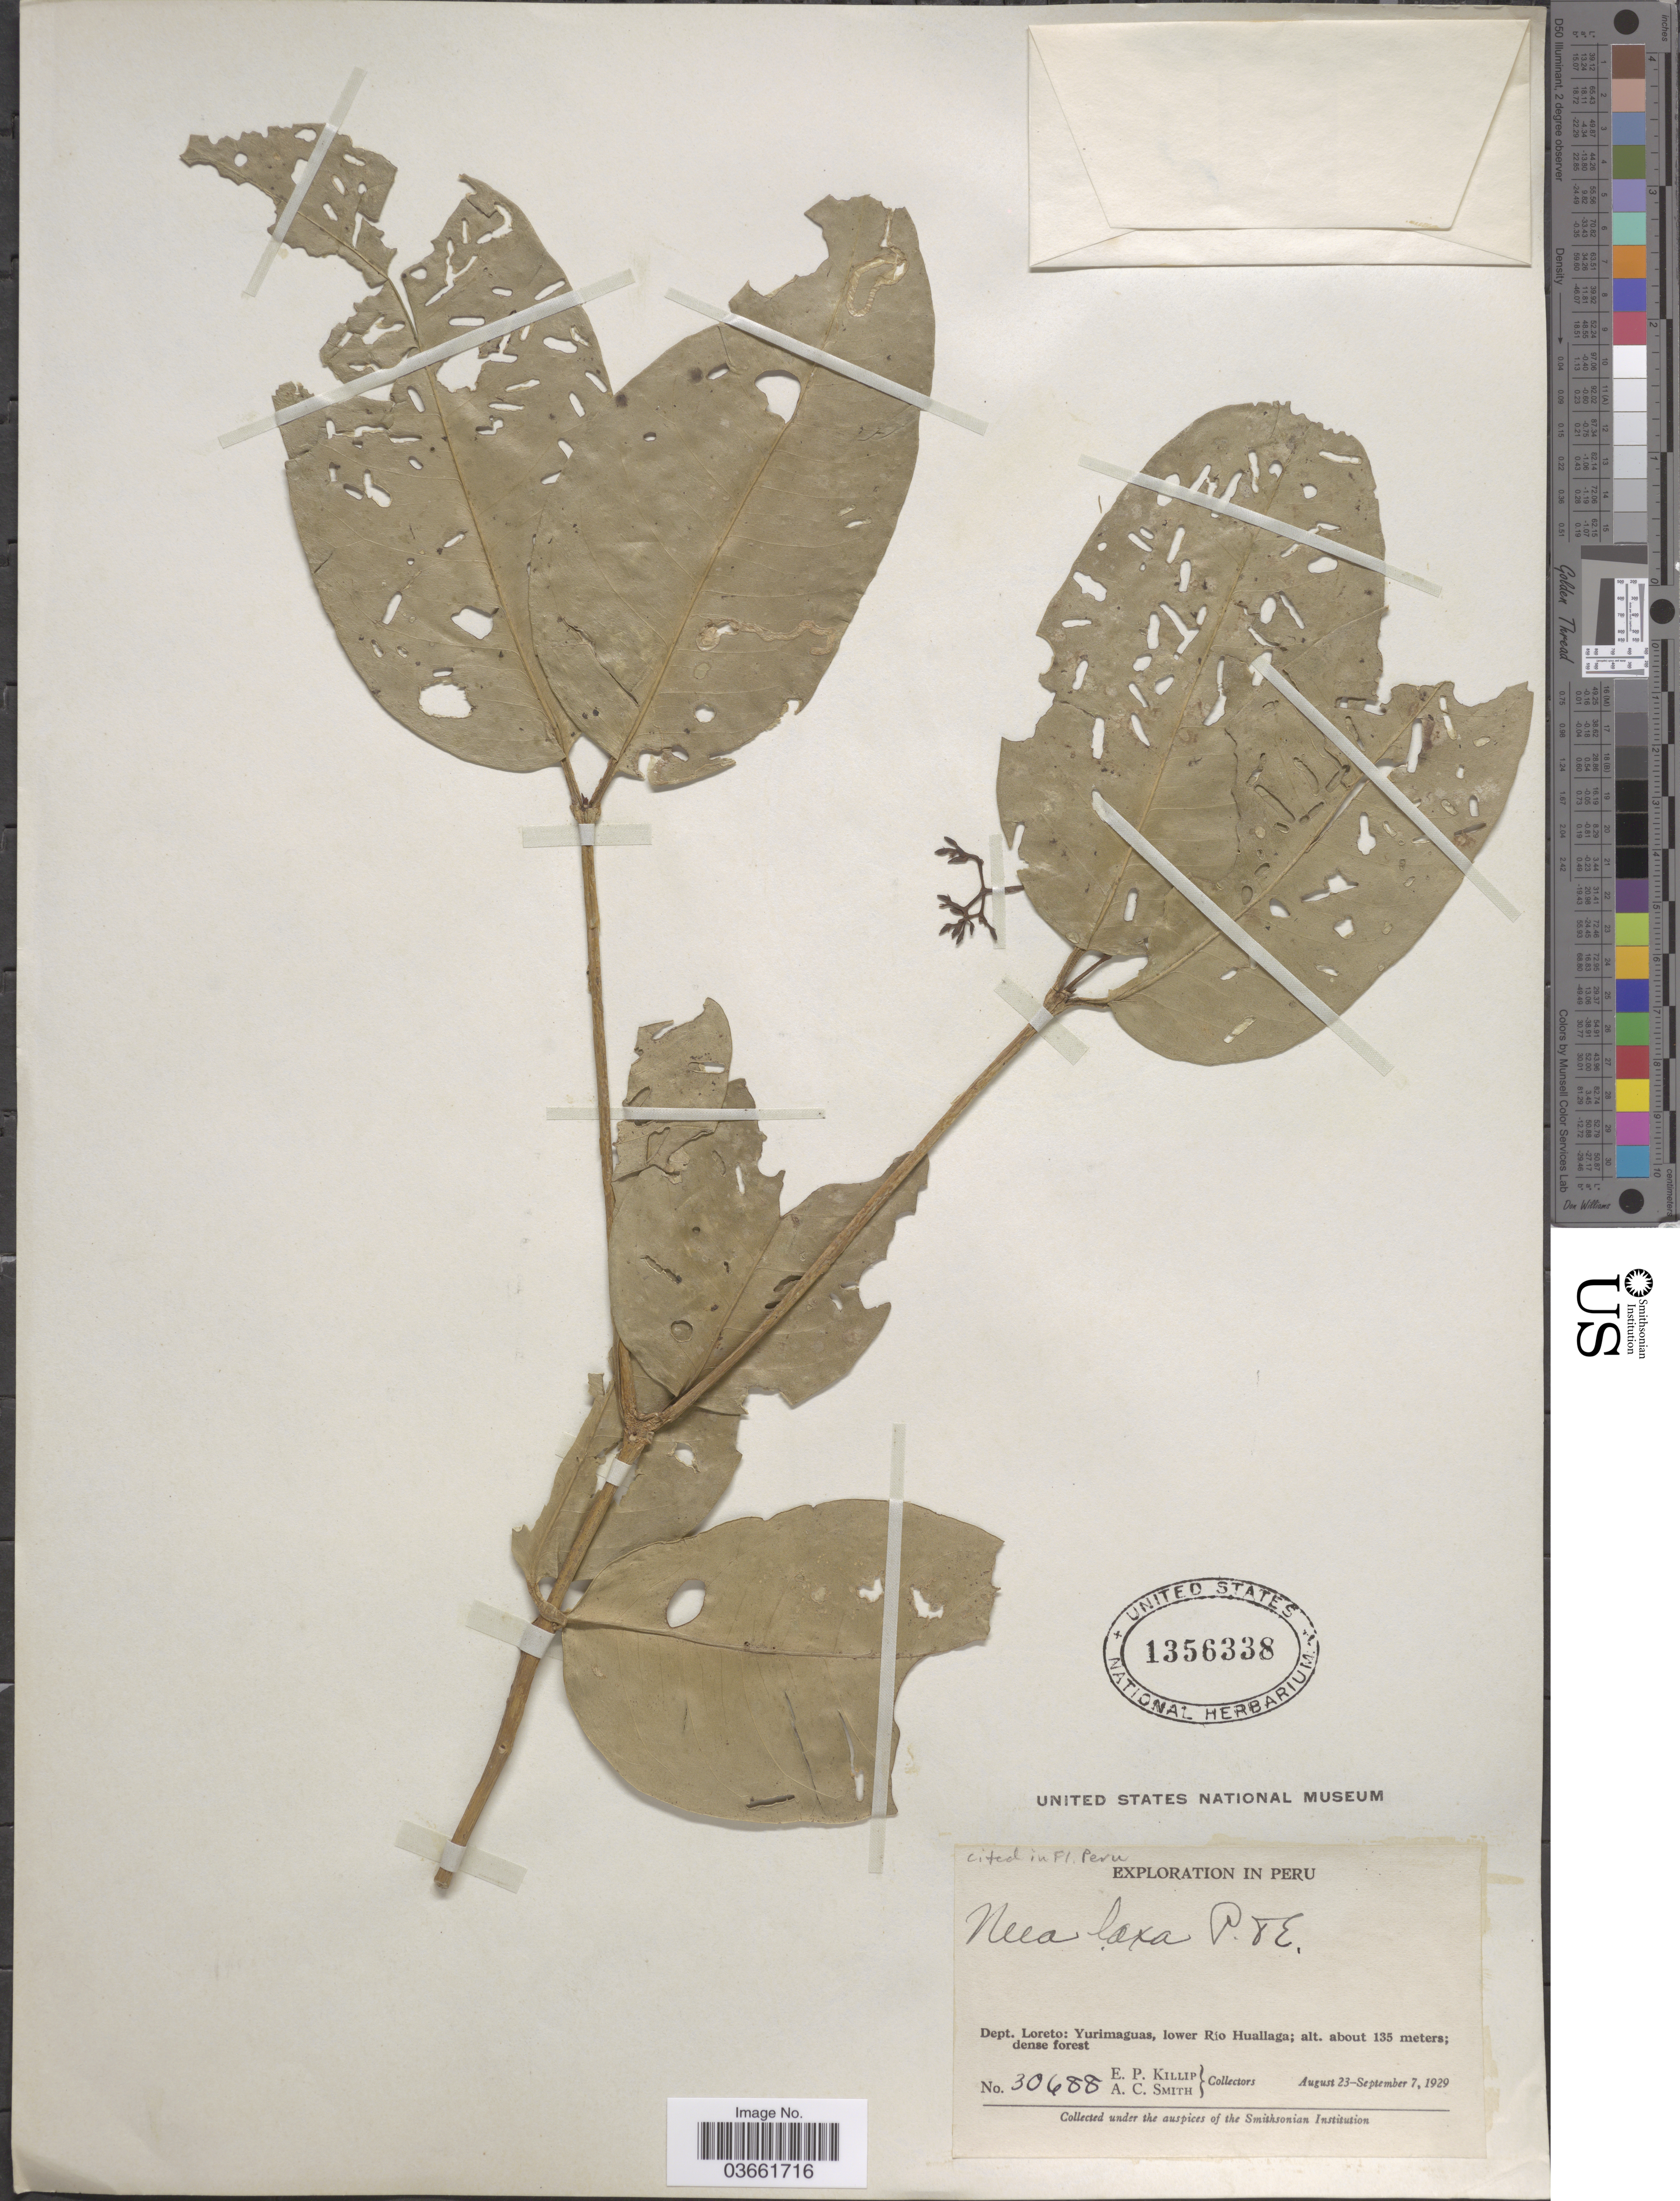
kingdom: Plantae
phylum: Tracheophyta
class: Magnoliopsida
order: Caryophyllales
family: Nyctaginaceae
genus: Neea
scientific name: Neea laxa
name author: Poepp. & Endl.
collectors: E. P. Killip & A. C. Smith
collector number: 30688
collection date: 1929-08-23/1929-09-07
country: Peru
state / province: Loreto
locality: Dept. Loreto: Yurimaguas, lower Río Huallaga.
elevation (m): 135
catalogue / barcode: US 1356338